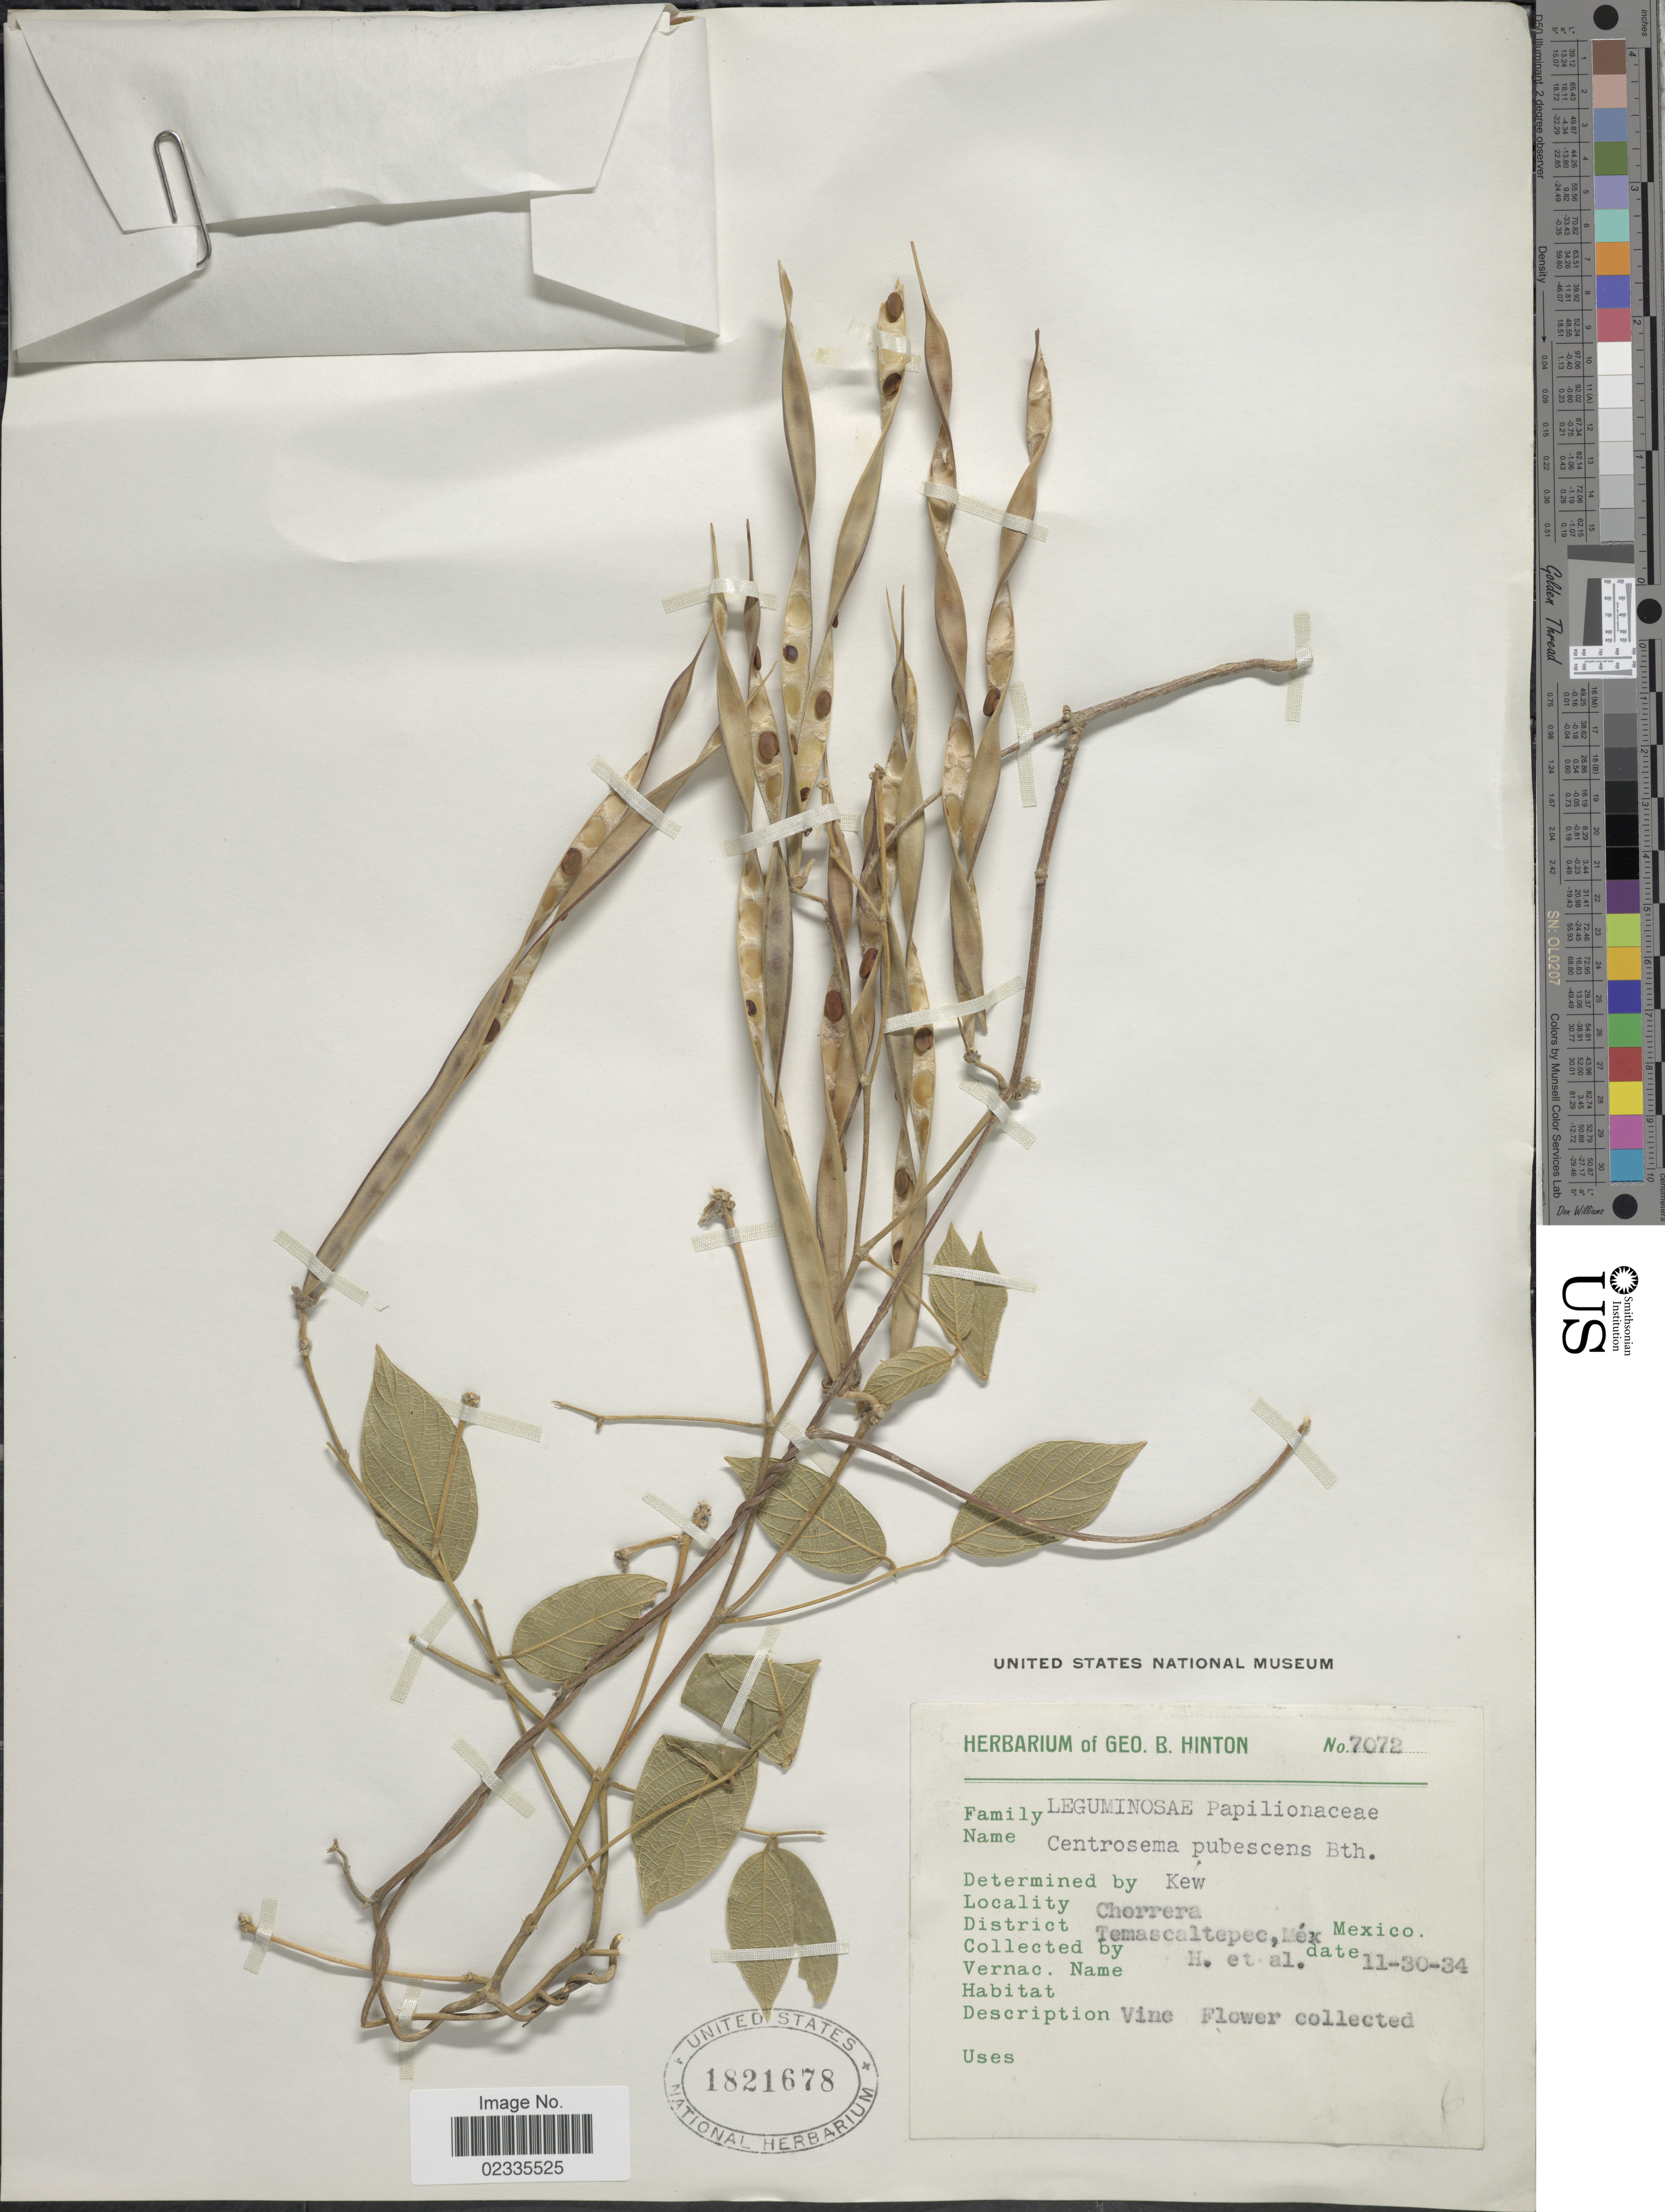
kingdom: Plantae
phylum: Tracheophyta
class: Magnoliopsida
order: Fabales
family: Fabaceae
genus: Centrosema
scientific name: Centrosema pubescens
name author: Benth.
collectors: G. B. Hinton & et al.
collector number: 7072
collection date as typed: Transcribed d/m/y: 30/11/34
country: Mexico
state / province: México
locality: Cherrera, District Temascaltepec,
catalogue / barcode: US 1821678